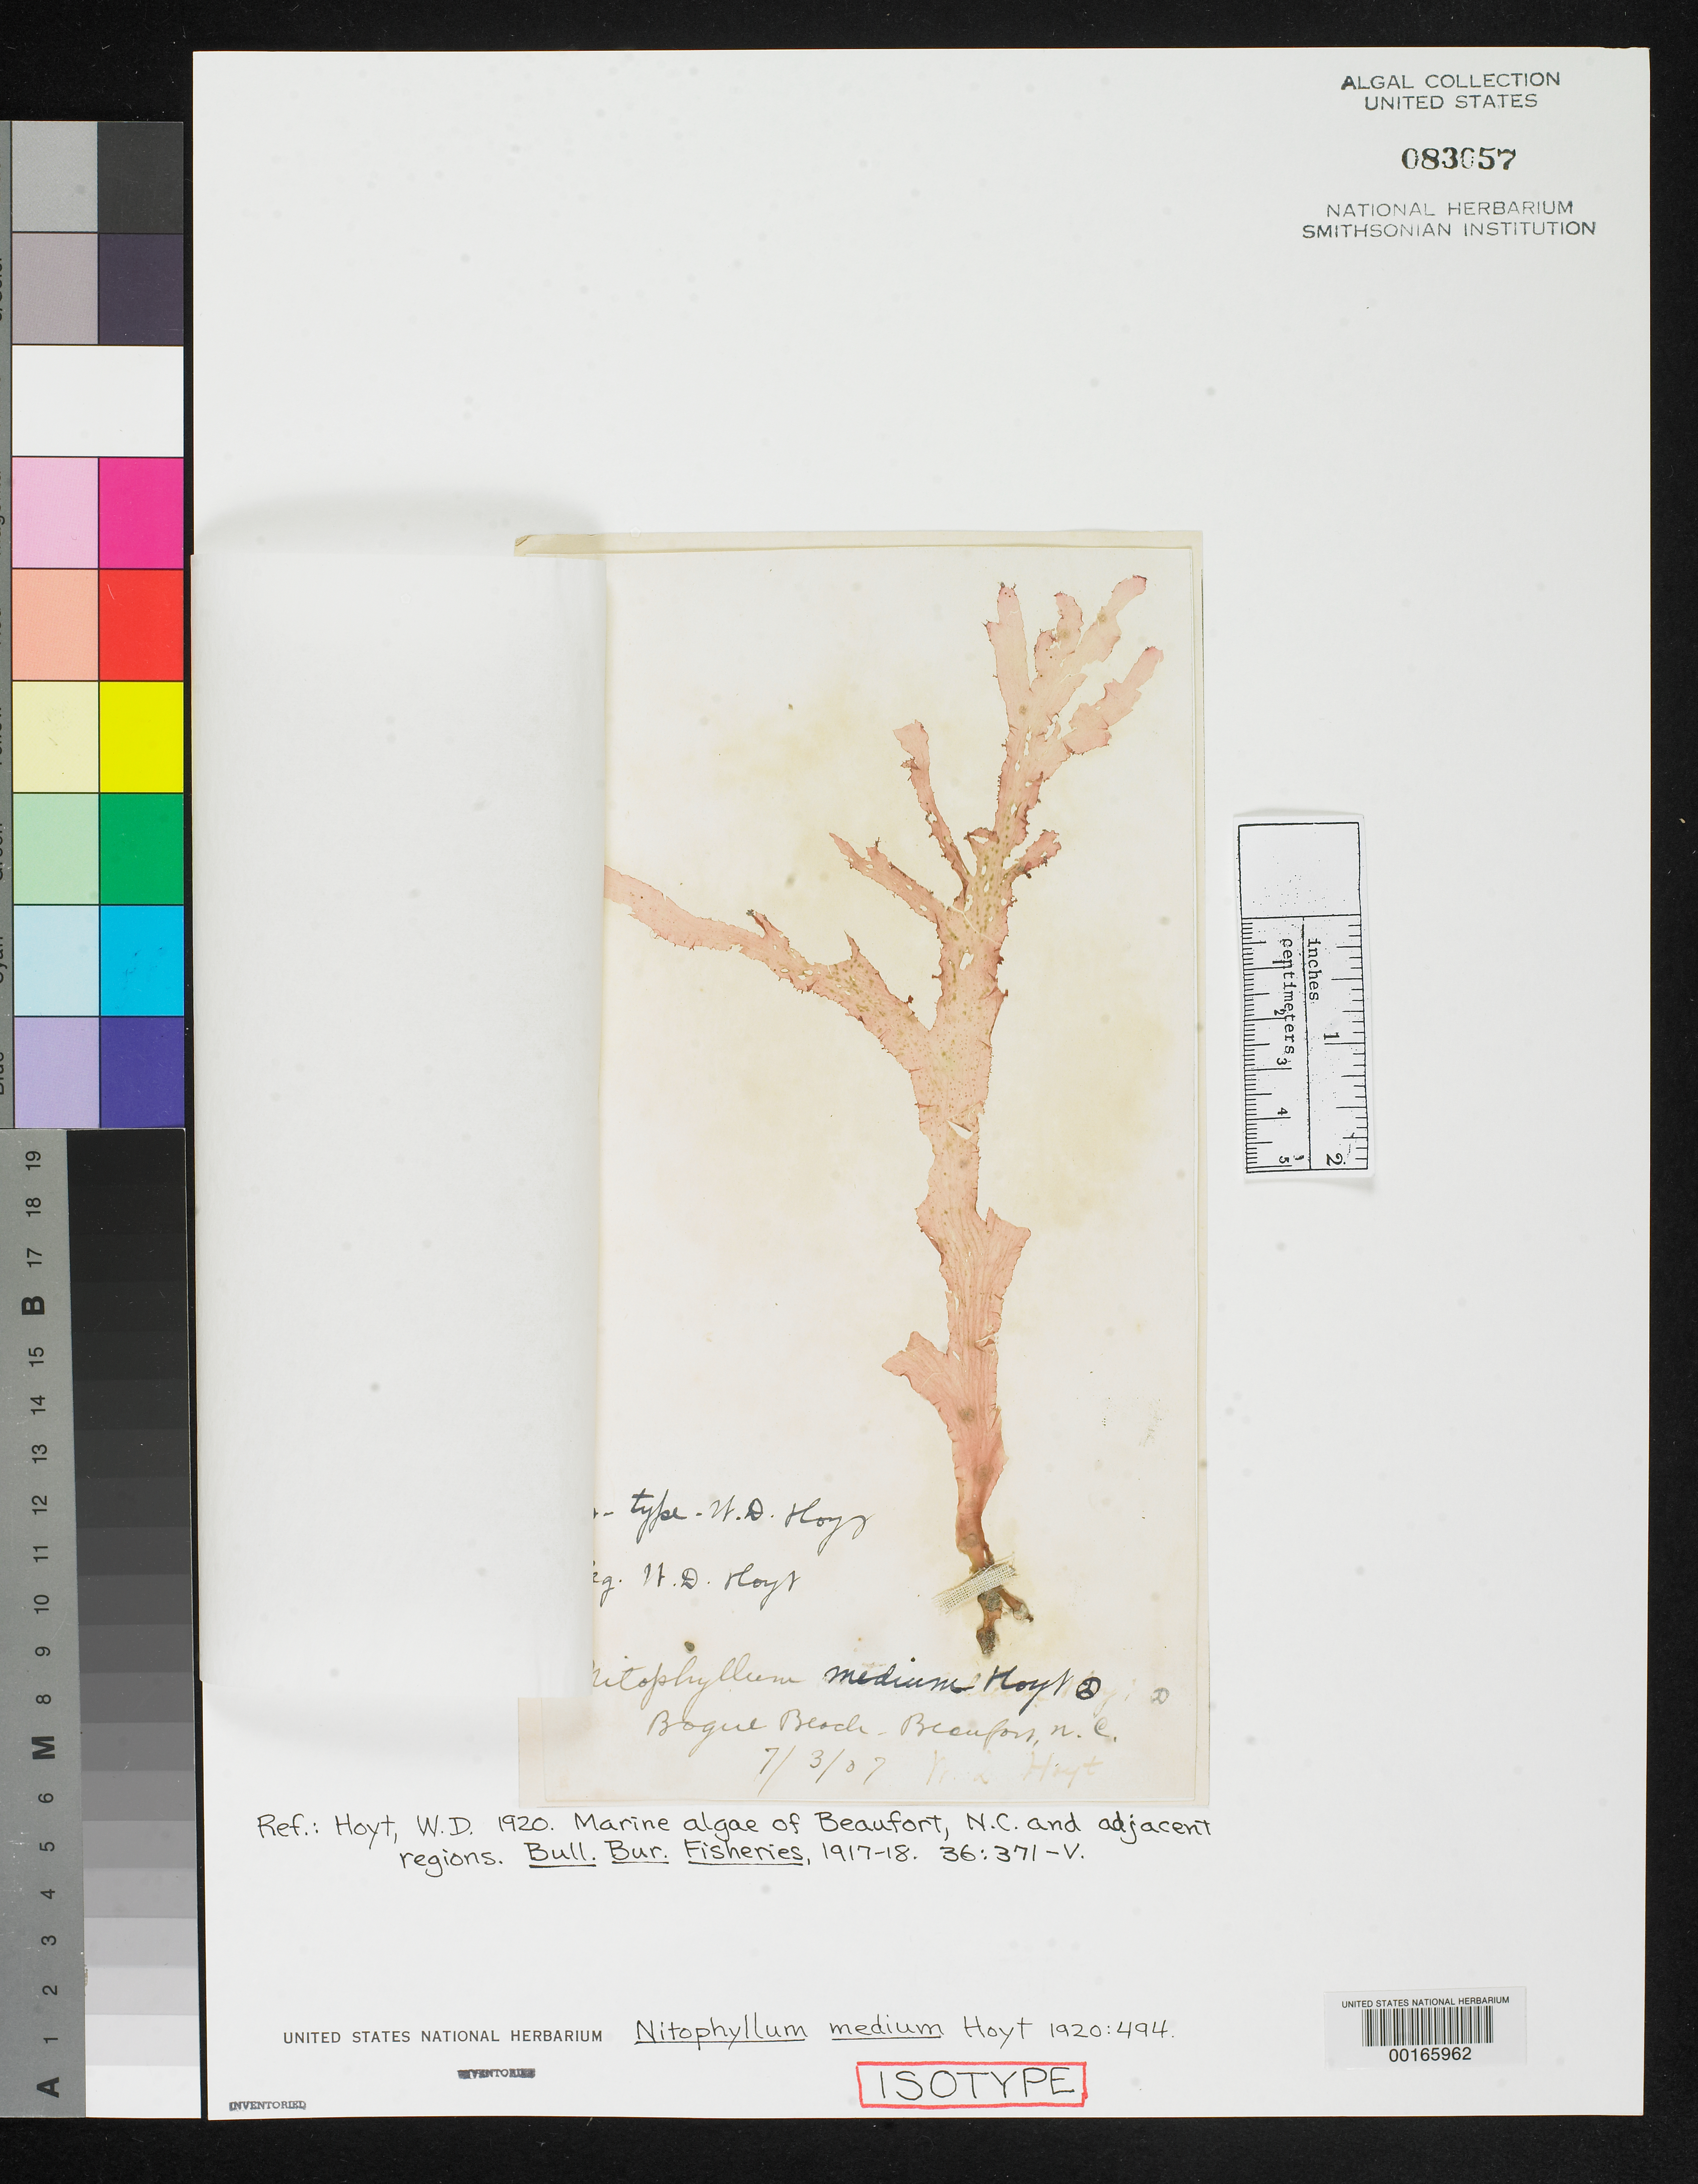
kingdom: Plantae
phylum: Rhodophyta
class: Florideophyceae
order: Ceramiales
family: Delesseriaceae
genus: Nitophyllum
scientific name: Nitophyllum medium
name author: Hoyt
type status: Isotype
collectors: W. D. Hoyt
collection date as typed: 03 Jul 1907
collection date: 1907-07-03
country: United States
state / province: North Carolina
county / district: Carteret County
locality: Beaufort, Bogue Beach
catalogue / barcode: US 83057